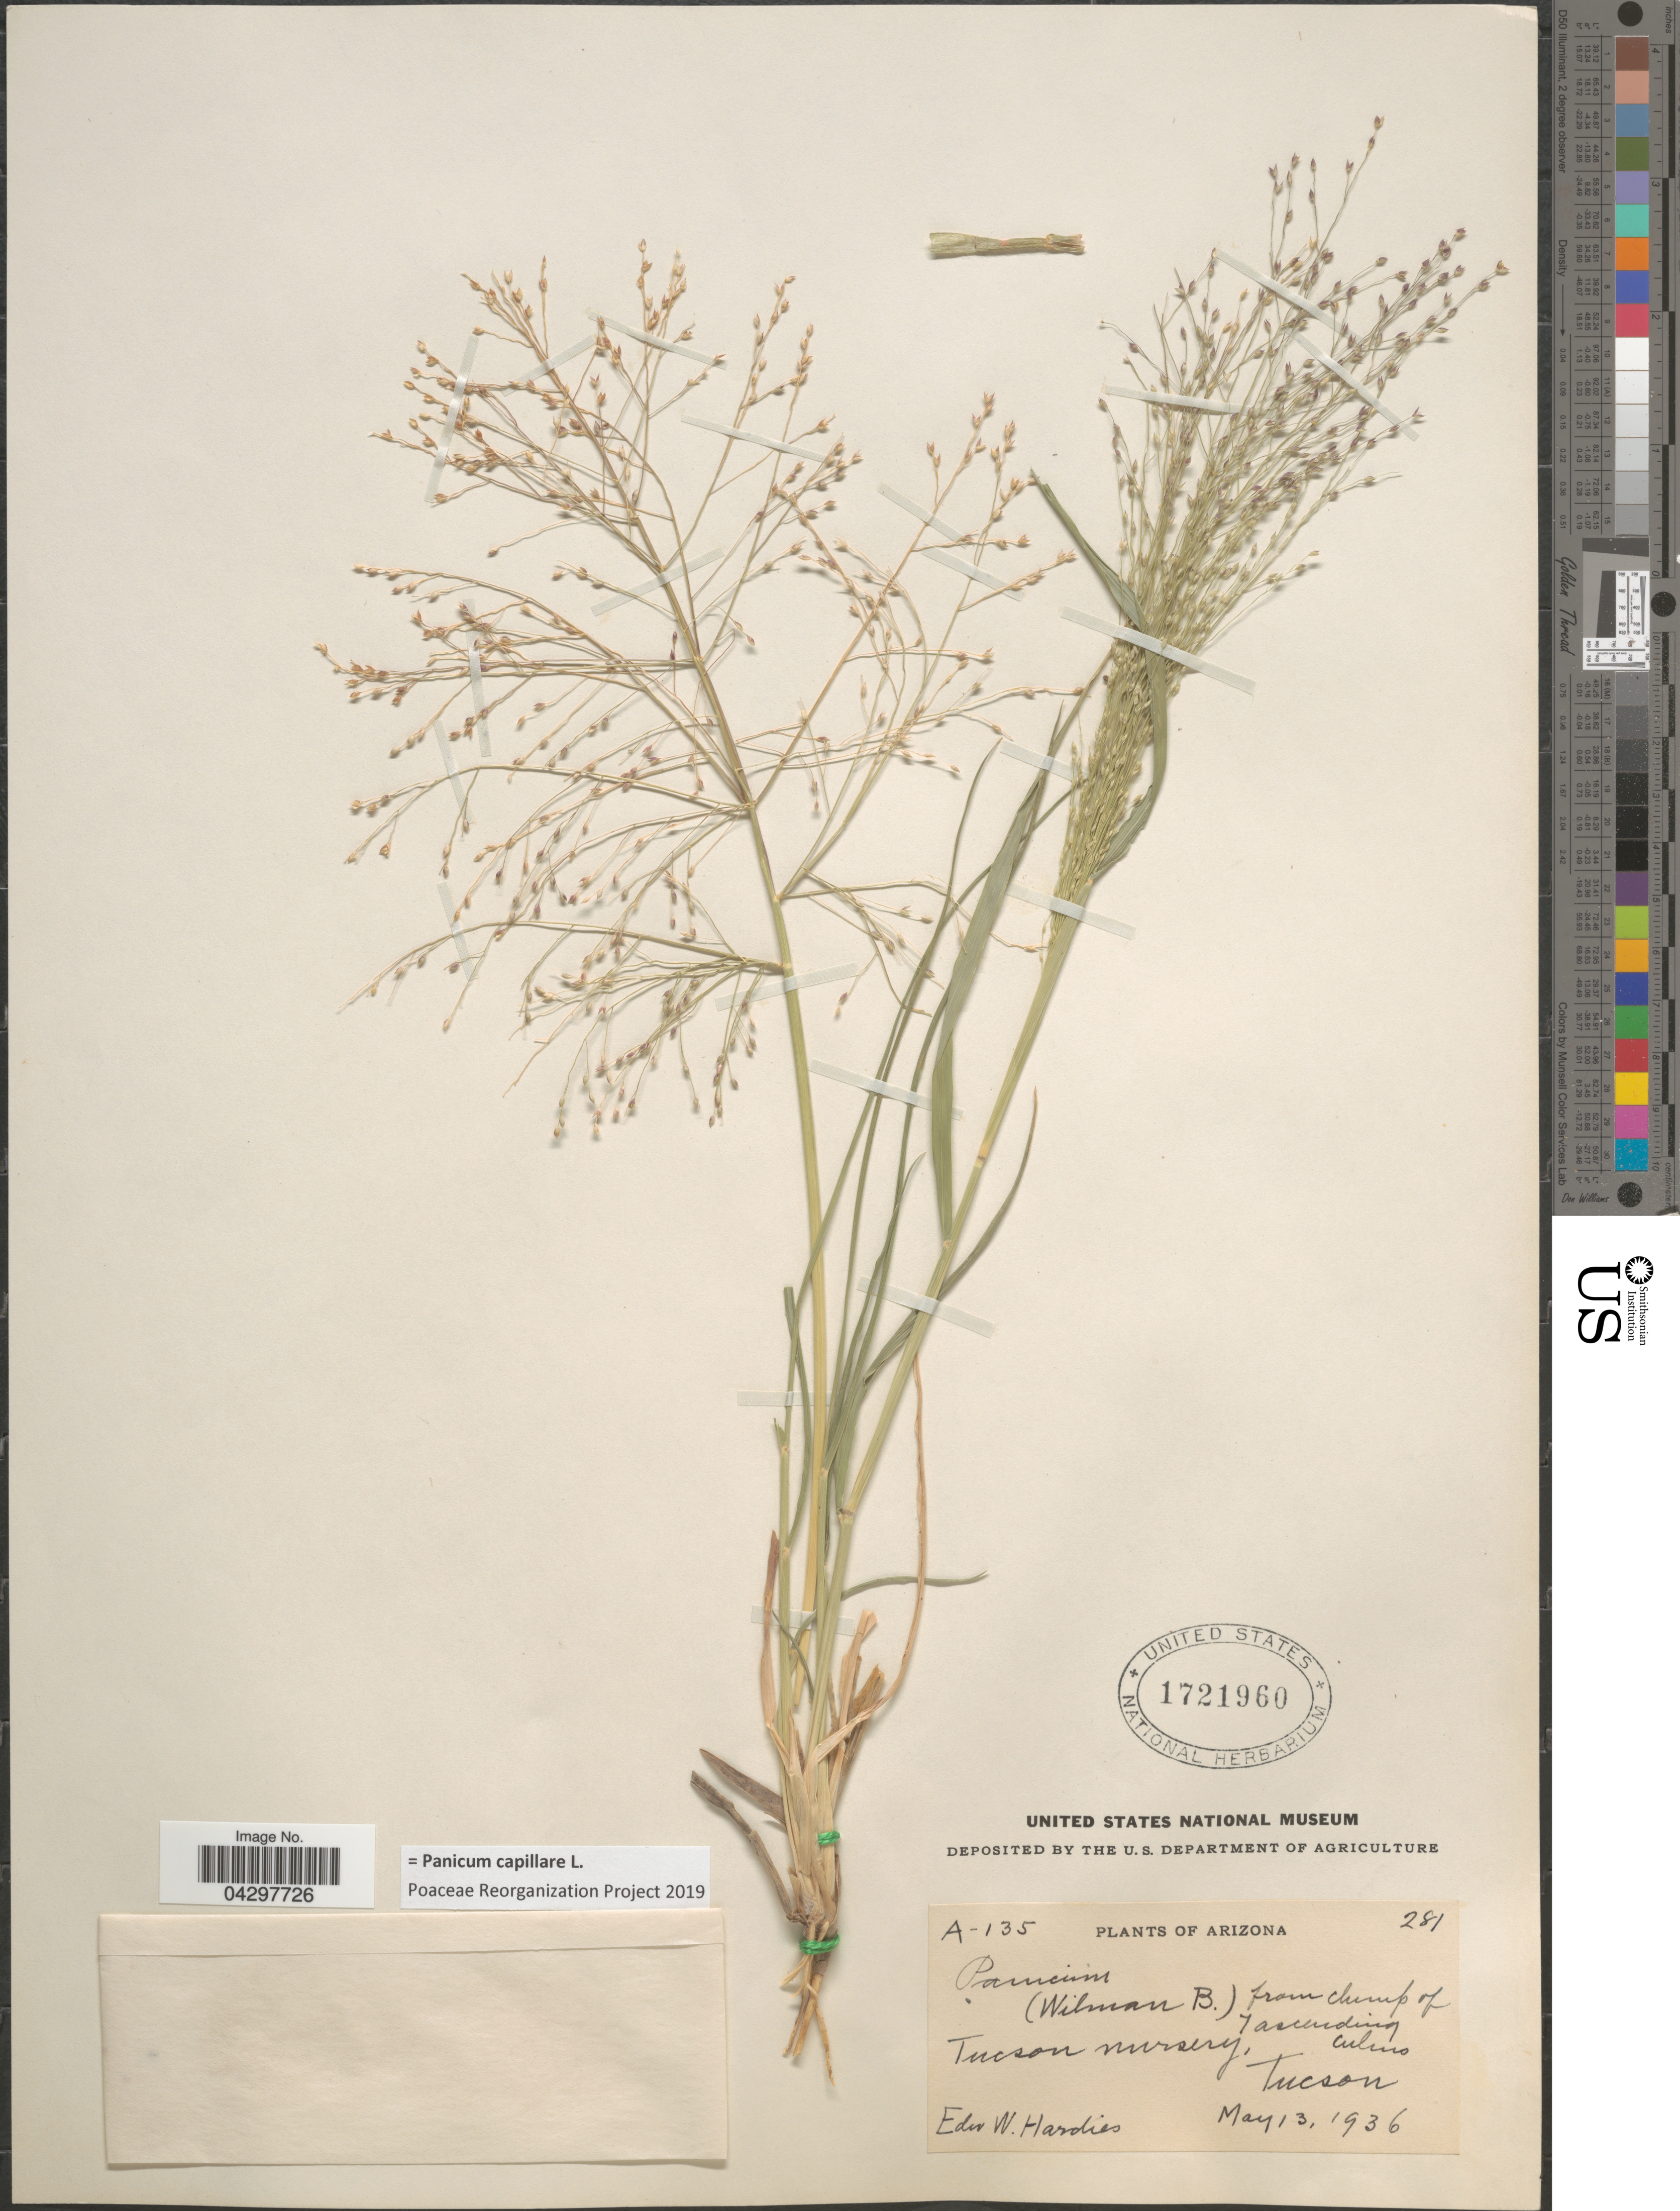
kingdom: Plantae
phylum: Tracheophyta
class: Liliopsida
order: Poales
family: Poaceae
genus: Panicum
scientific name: Panicum capillare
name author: L.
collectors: E. Hardies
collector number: A-135/281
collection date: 1936-05-13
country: United States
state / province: Arizona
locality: Tucson nursery, Tucson.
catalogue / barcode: US 1721960